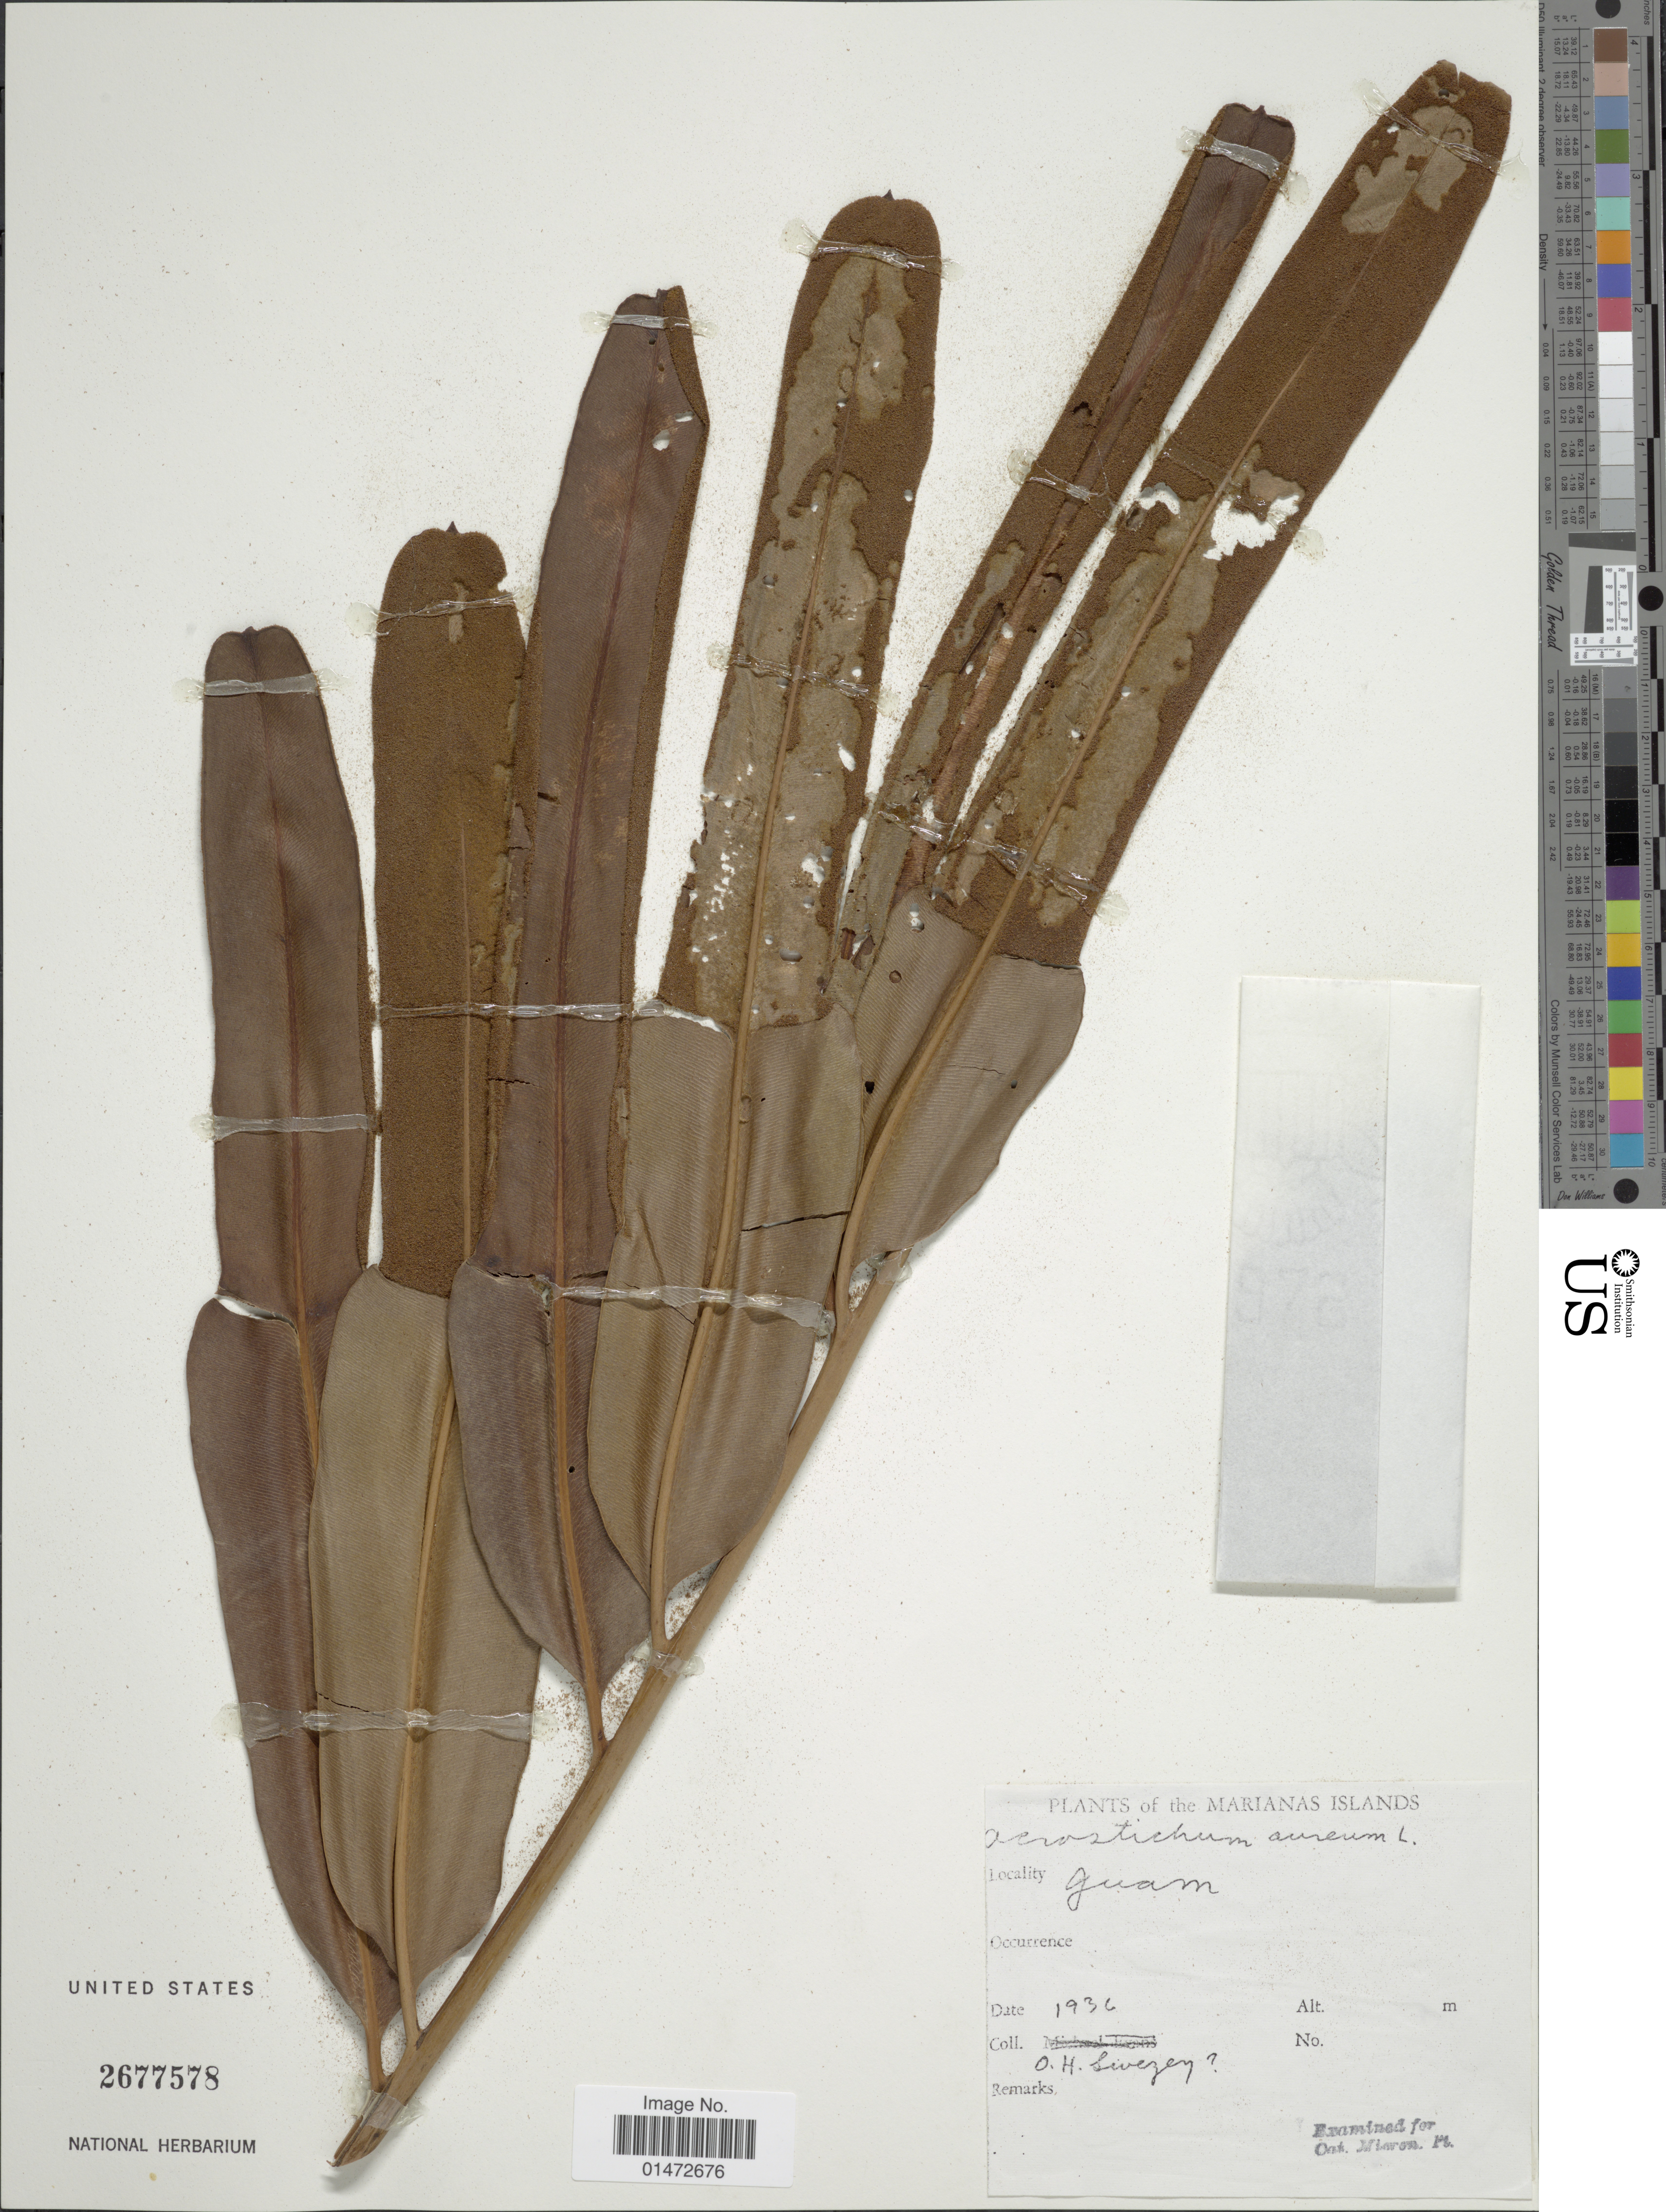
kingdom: Plantae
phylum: Tracheophyta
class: Polypodiopsida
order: Polypodiales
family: Pteridaceae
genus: Acrostichum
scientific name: Acrostichum aureum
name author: L.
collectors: O. H. Swezey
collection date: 1936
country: Guam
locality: Marianas Islands. Guam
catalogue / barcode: US 2677578